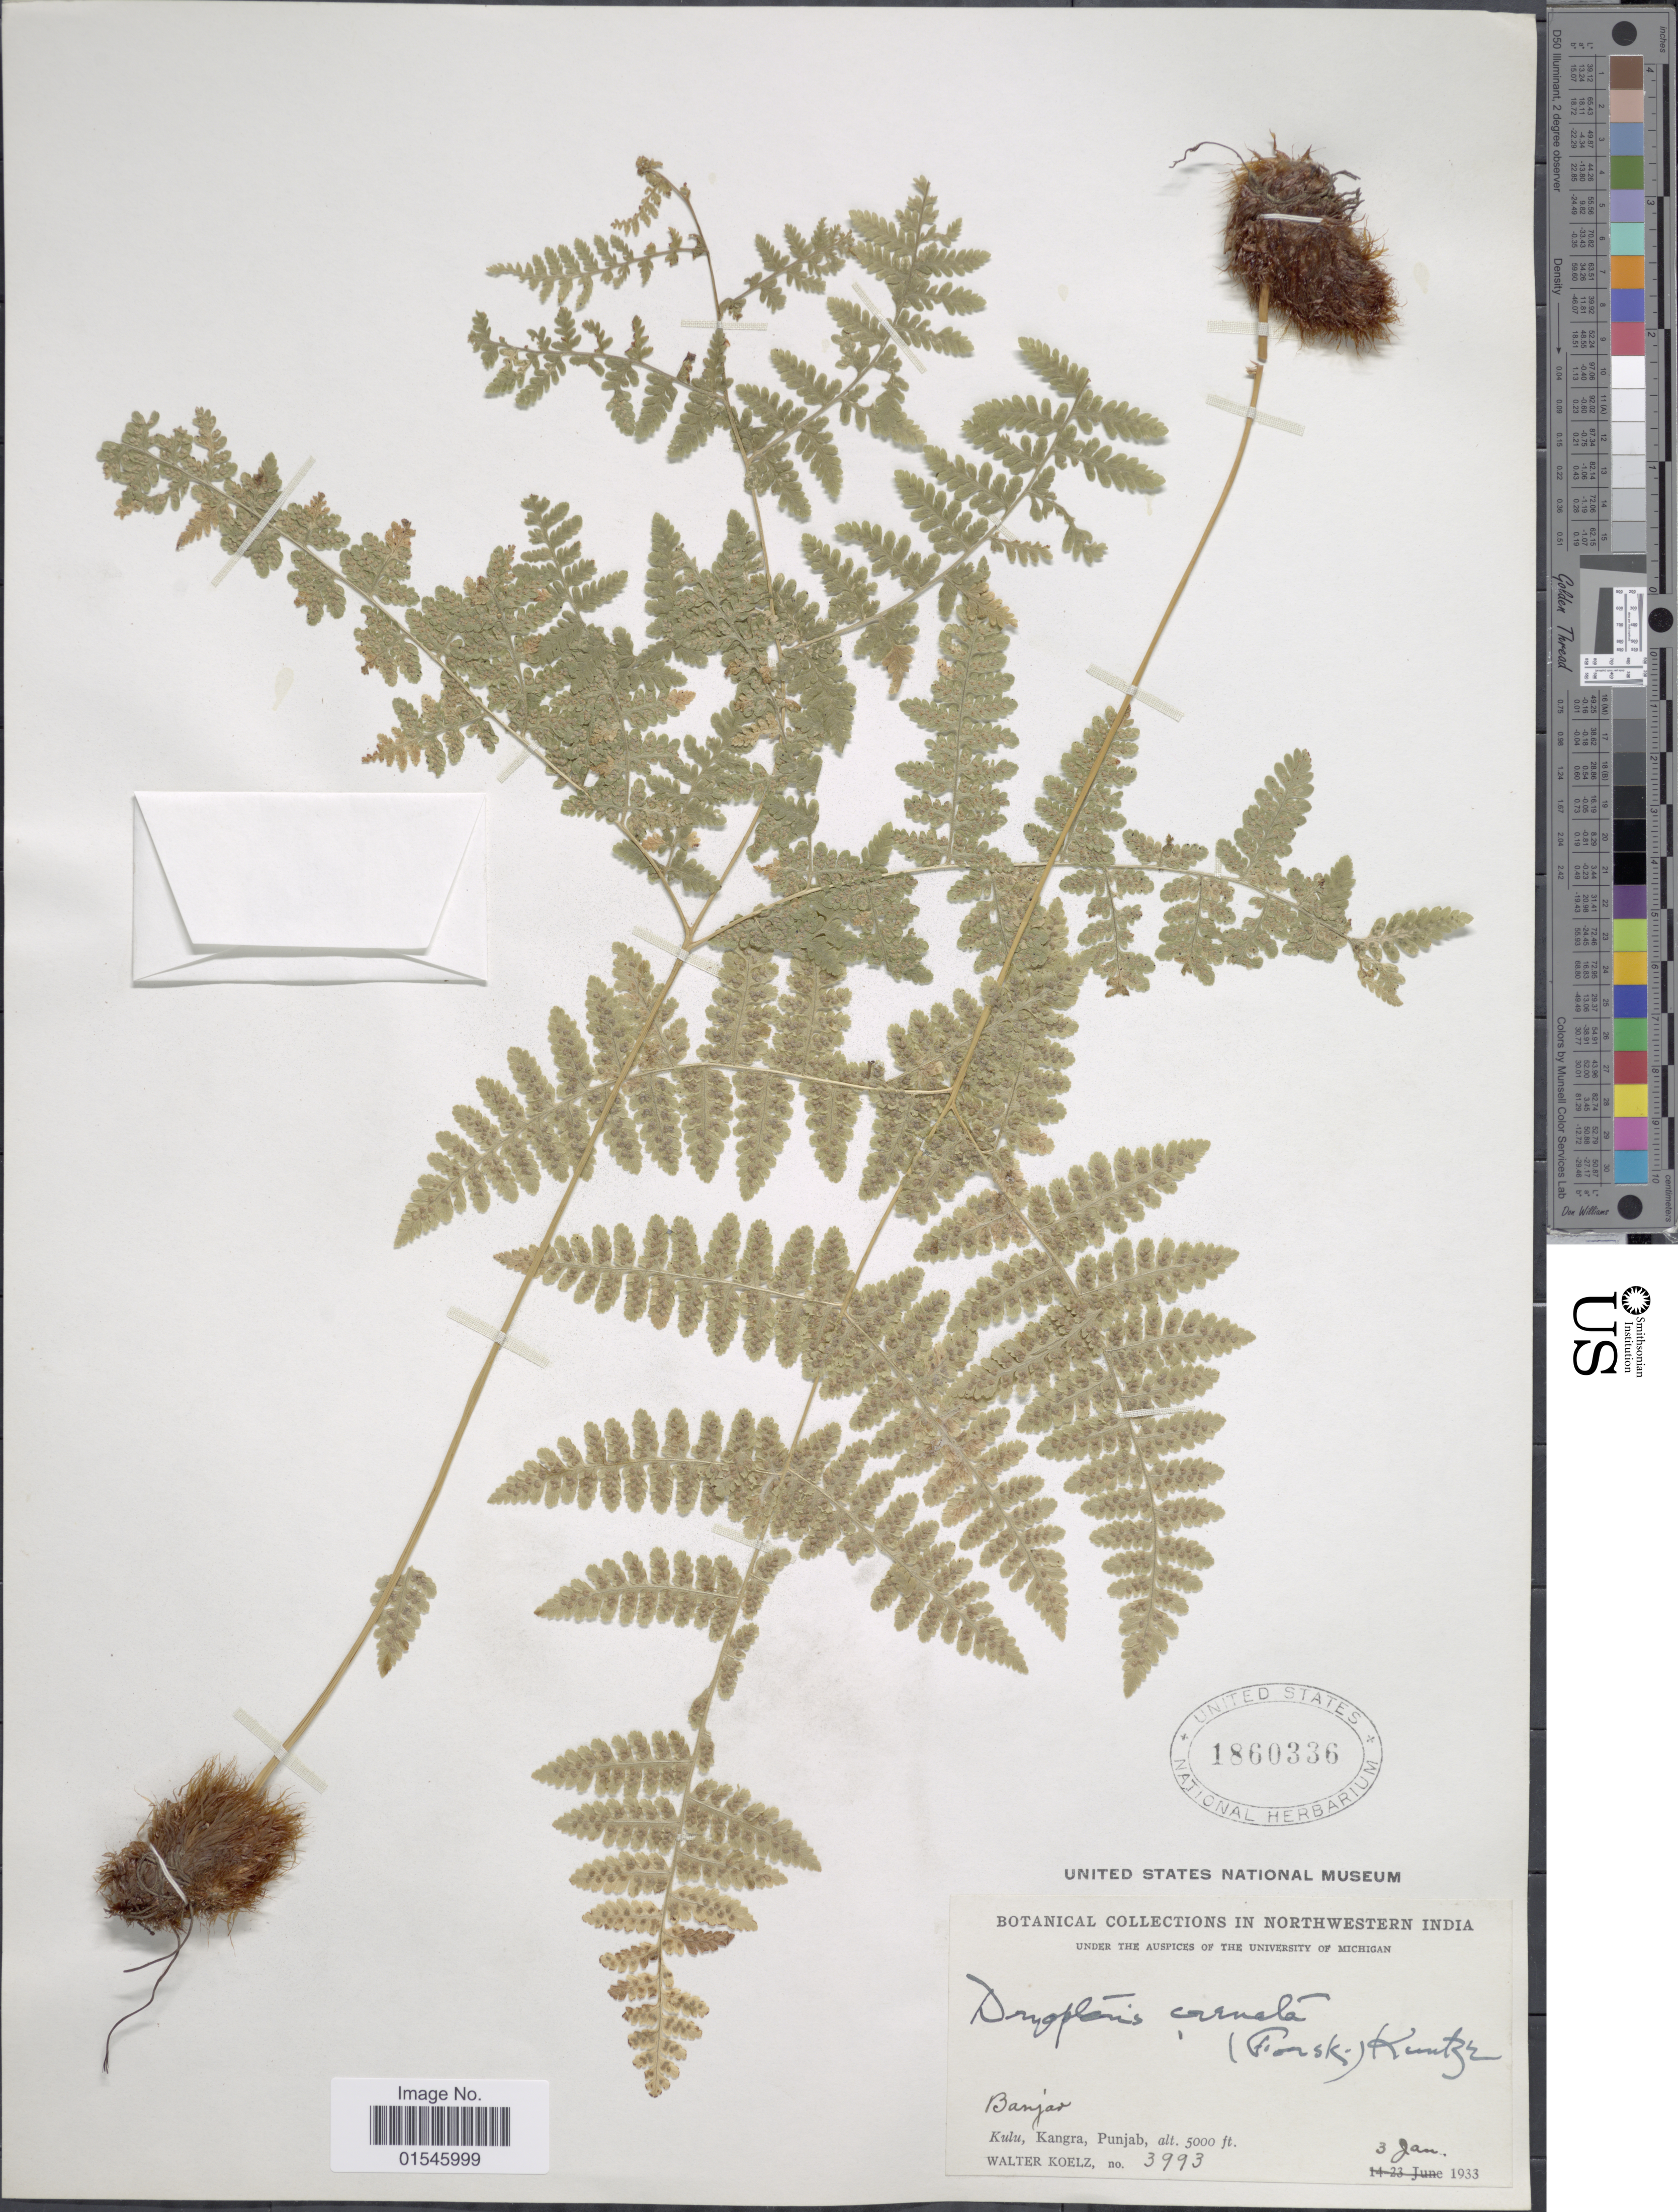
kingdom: Plantae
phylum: Tracheophyta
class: Polypodiopsida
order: Polypodiales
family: Hypodematiaceae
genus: Hypodematium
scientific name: Hypodematium crenatum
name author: (Forssk.) Kuhn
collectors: W. N. Koelz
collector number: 3993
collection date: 1933-01-03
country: India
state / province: Himachal Pradesh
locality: Banjad, Kulu, Kangra, Punjab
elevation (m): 1524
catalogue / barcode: US 1860336